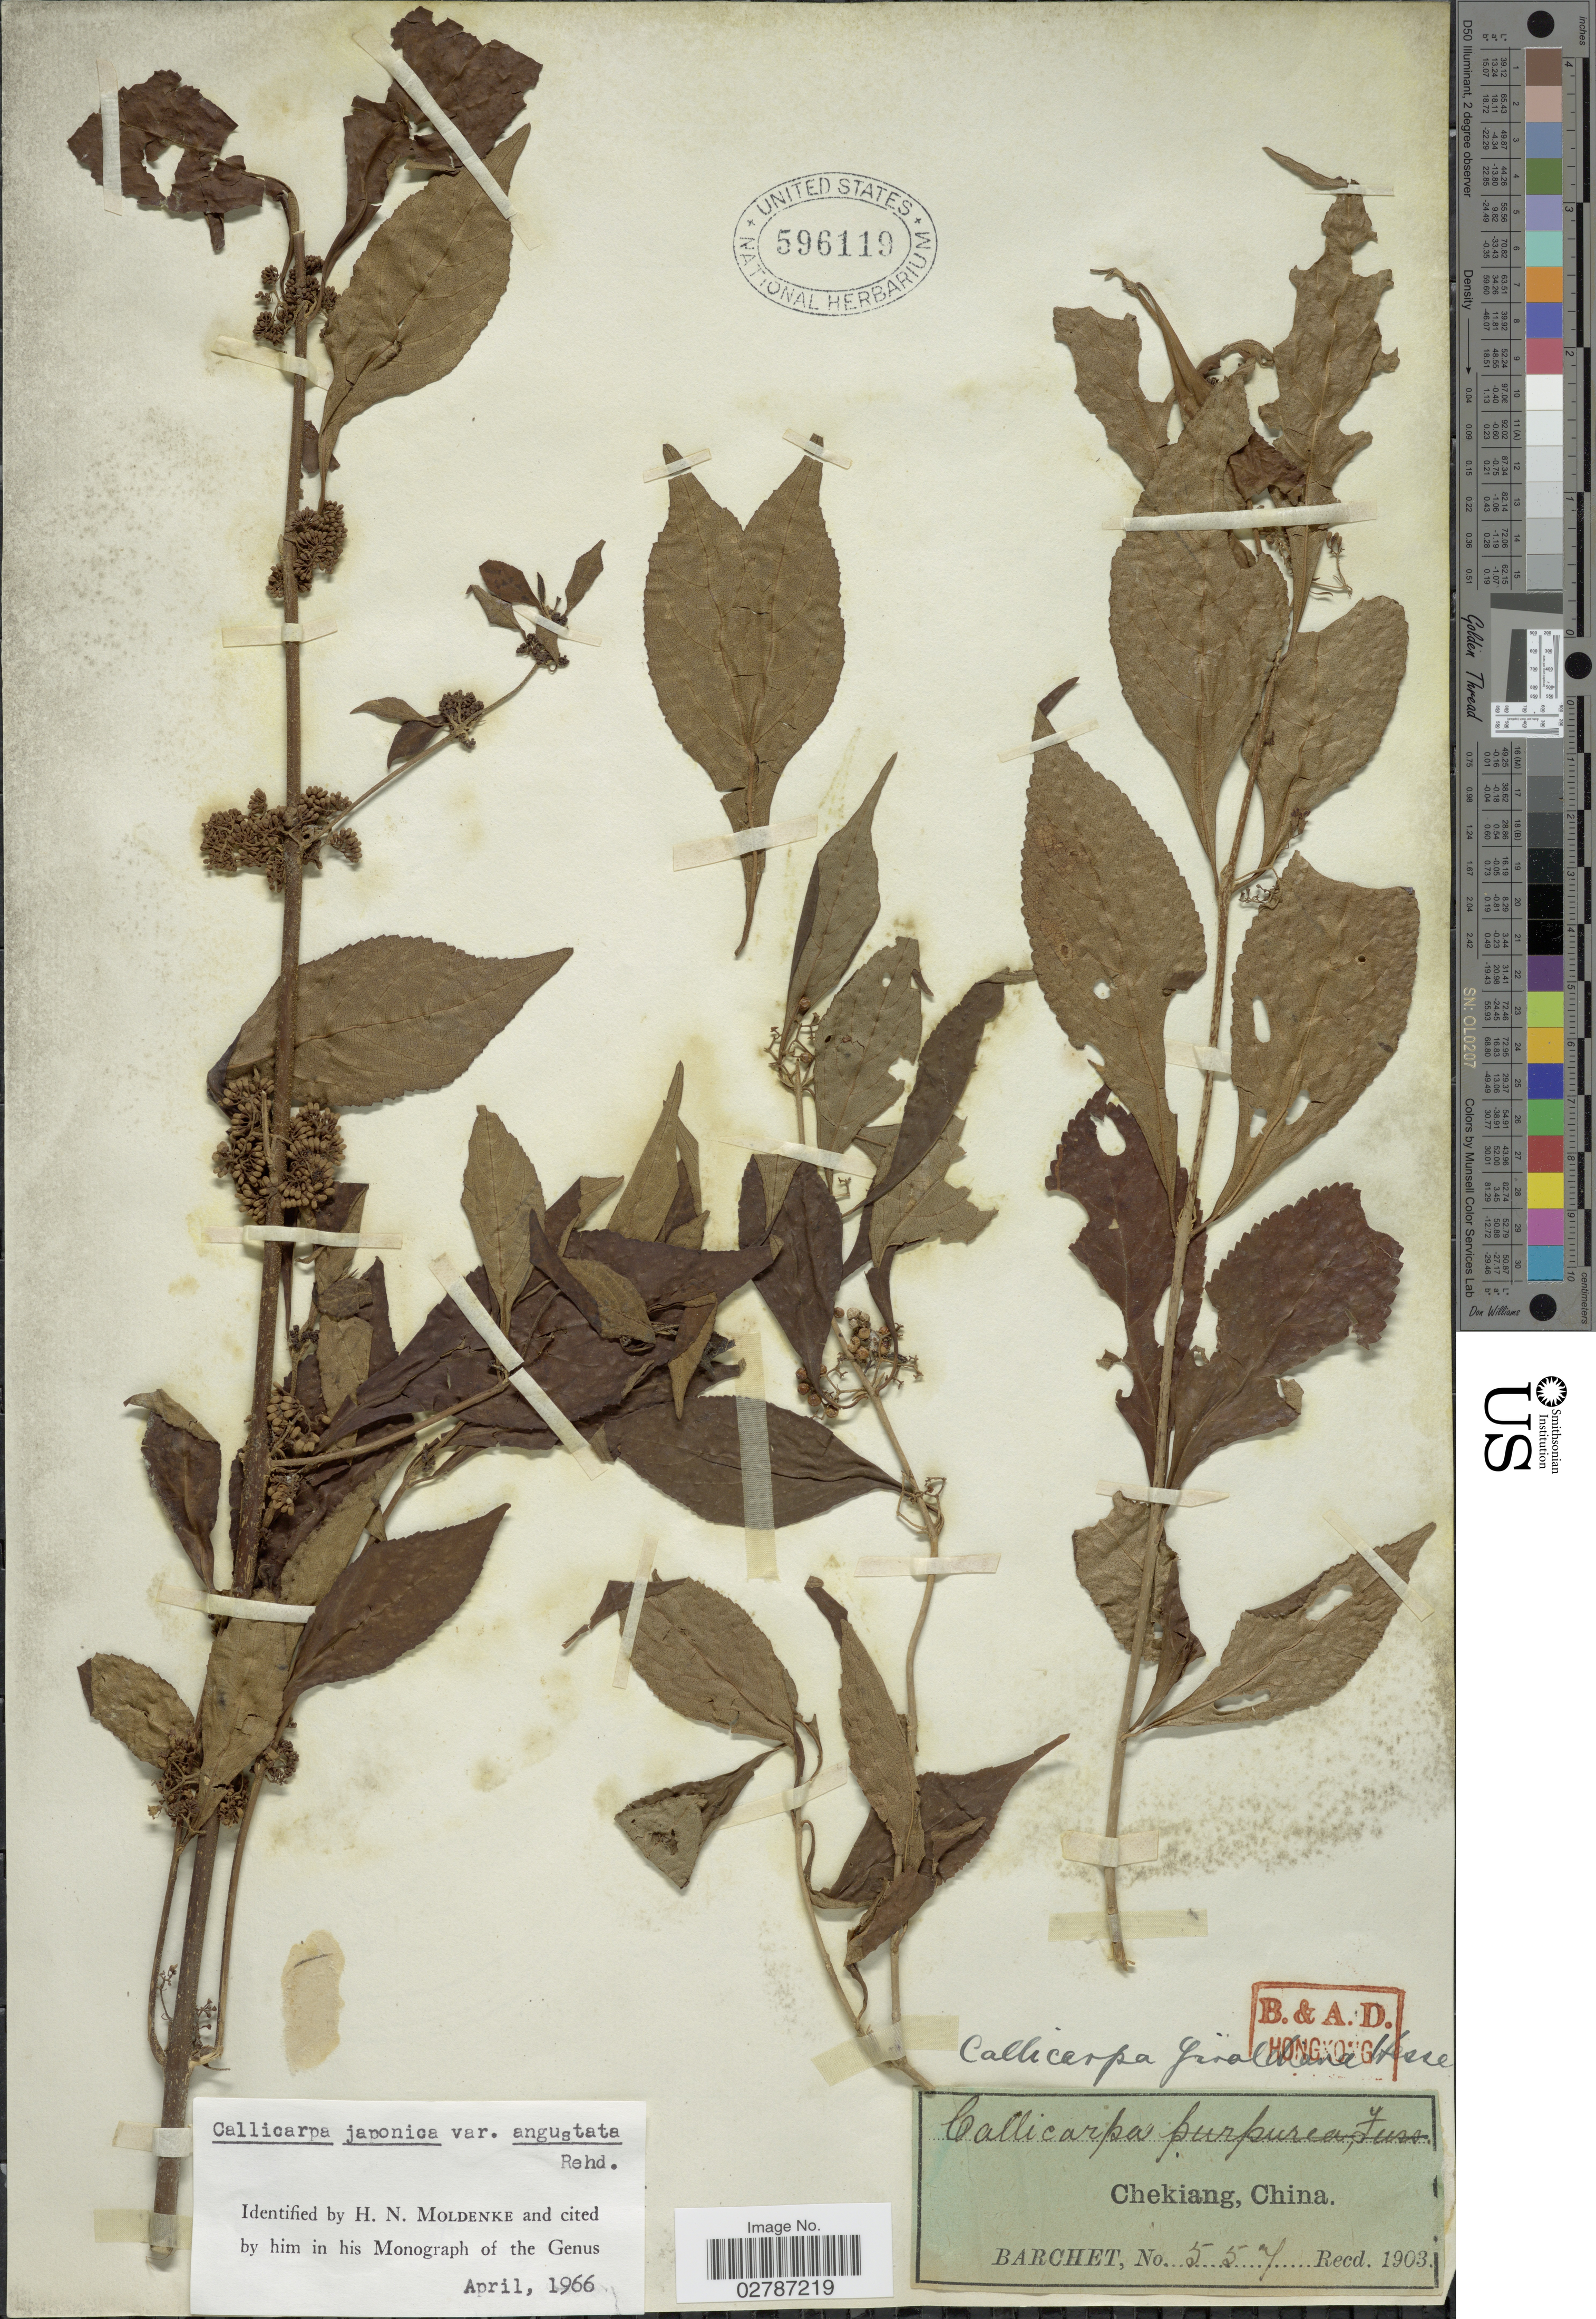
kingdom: Plantae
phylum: Tracheophyta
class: Magnoliopsida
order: Lamiales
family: Lamiaceae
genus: Callicarpa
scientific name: Callicarpa japonica var. angustata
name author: Rehder in Sarg.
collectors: S. P. Barchet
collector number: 557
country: China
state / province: Zhejiang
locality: Chekiang.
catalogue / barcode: US 596119